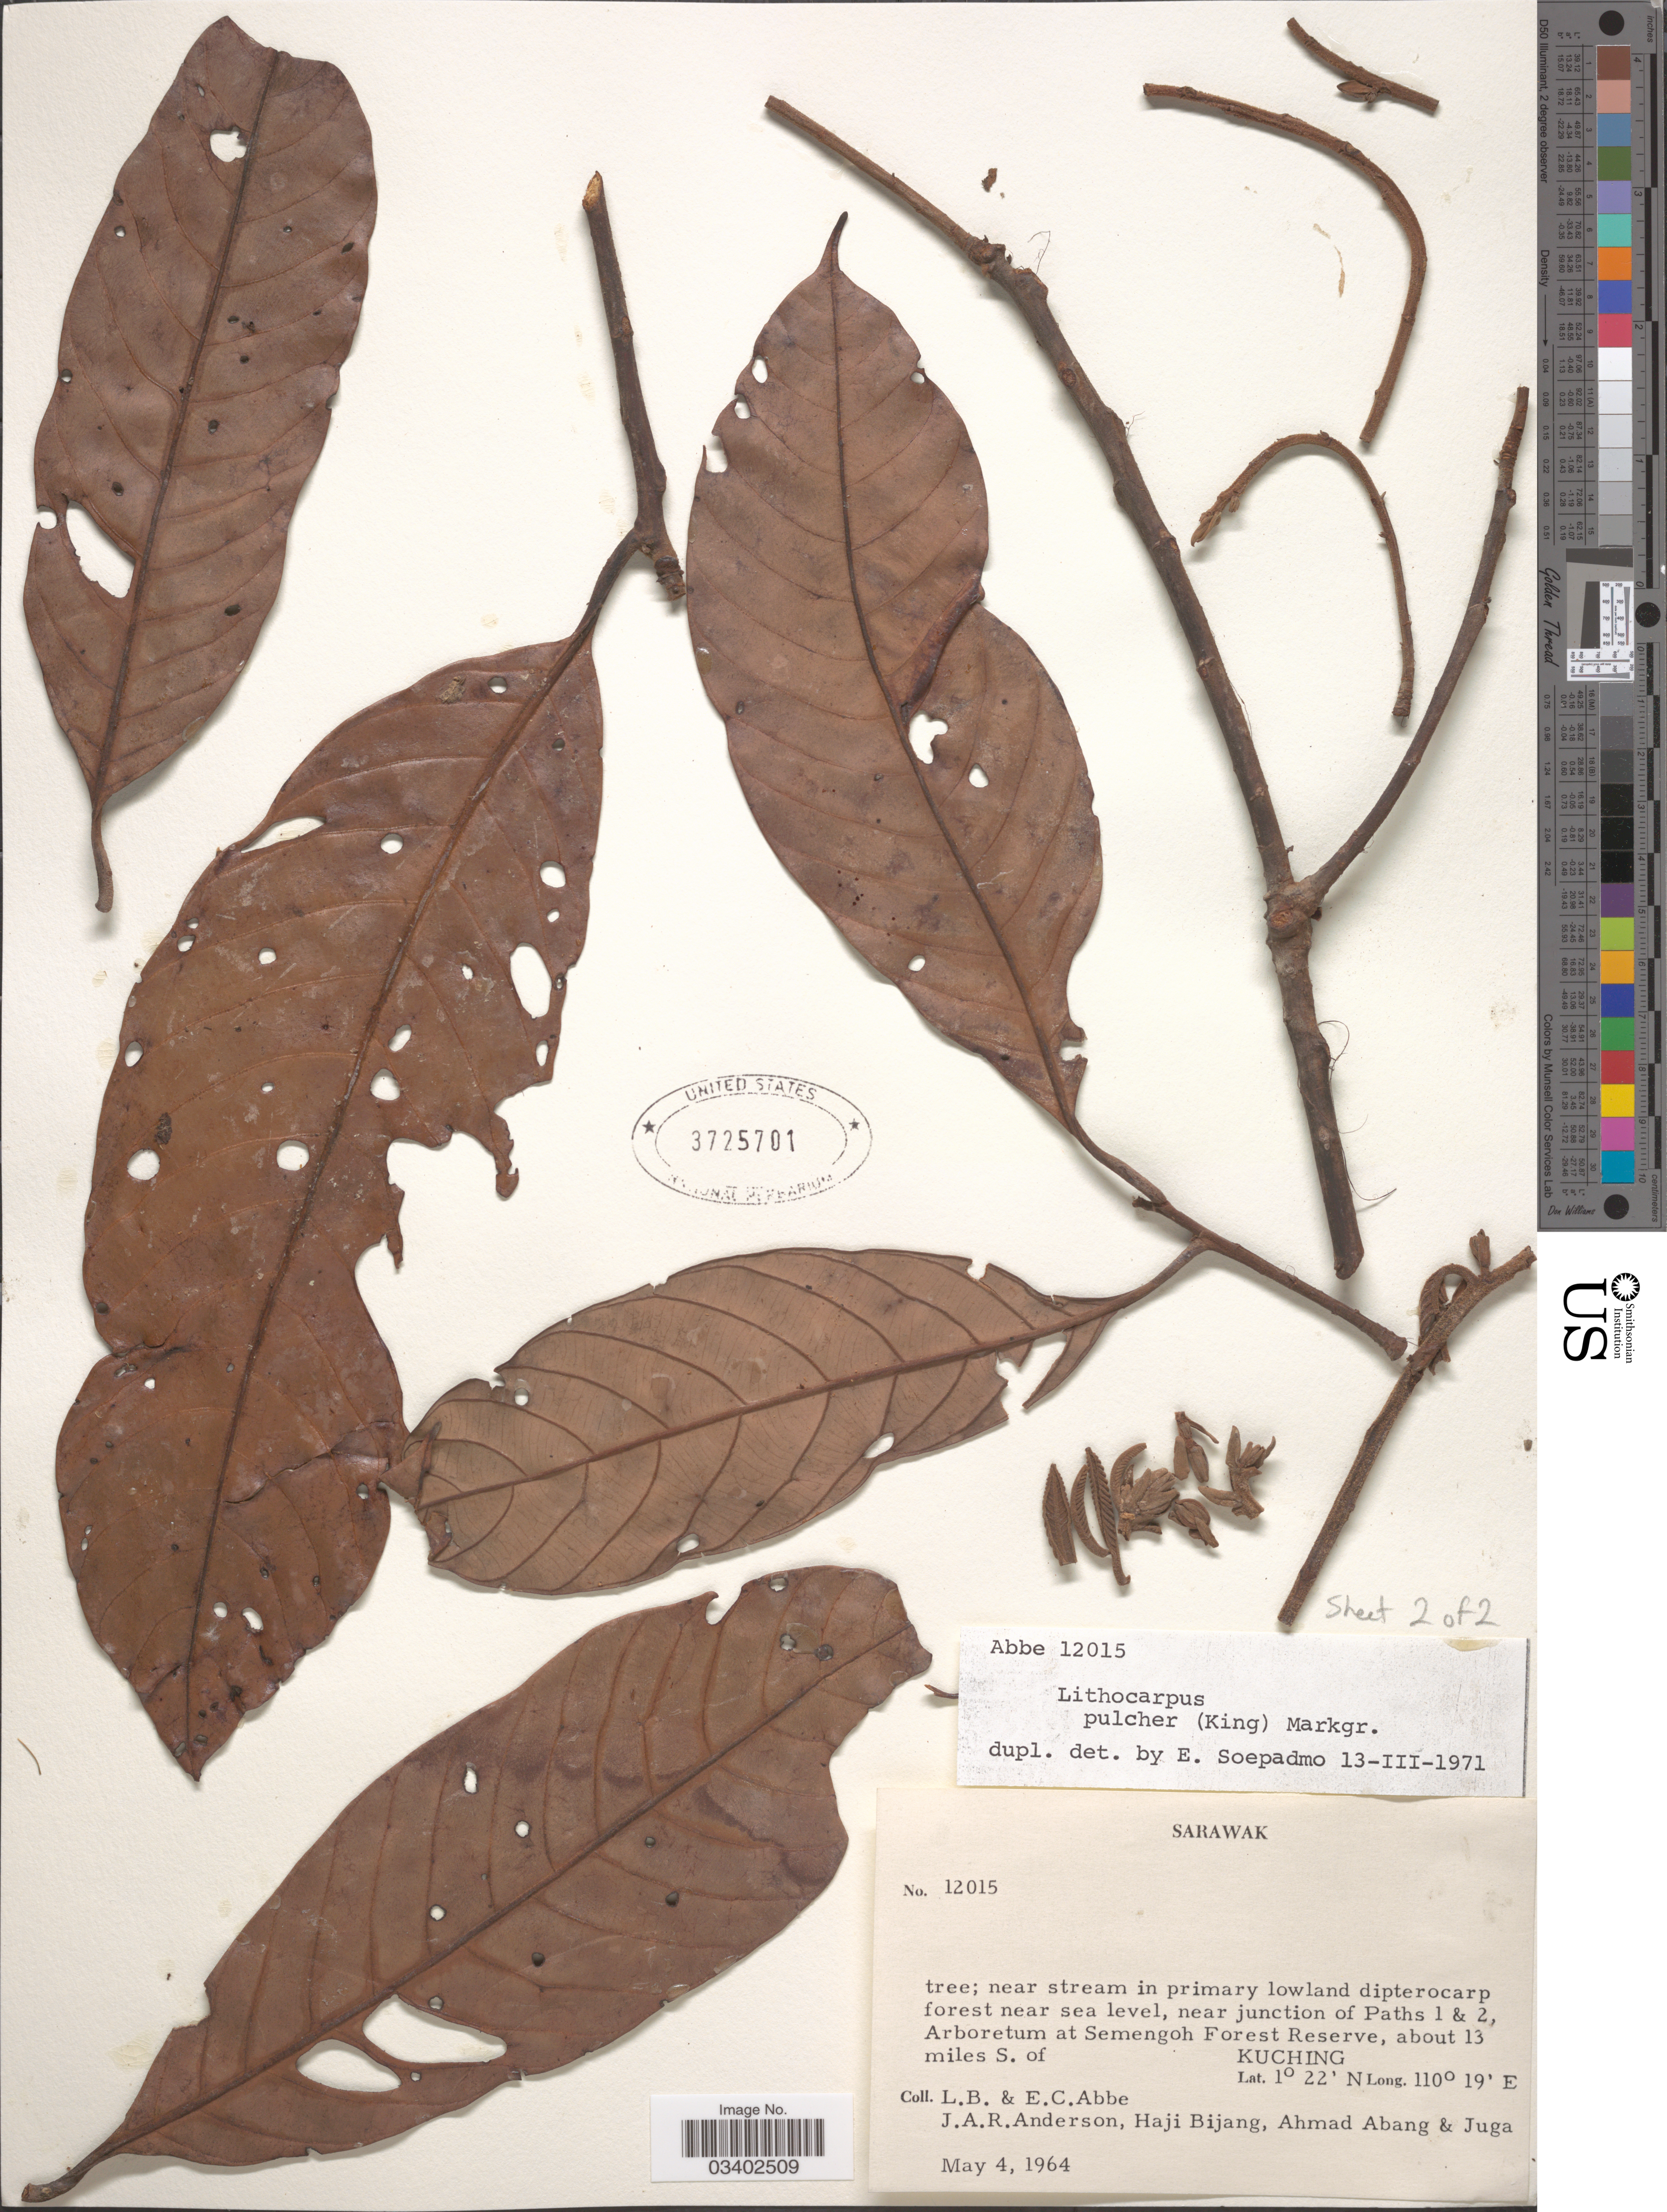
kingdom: Plantae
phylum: Tracheophyta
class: Magnoliopsida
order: Fagales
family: Fagaceae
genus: Lithocarpus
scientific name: Lithocarpus pulcher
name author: (R.M. King) Markgr.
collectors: L. B. Abbe, E. C. Abbe, J. A. R. Anderson, H. Bijang & et al.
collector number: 12015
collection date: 1964-05-04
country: Malaysia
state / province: Sarawak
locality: Near junction of Paths 1 & 2, Arboretum at Semengoh Forest Reserve, about 13 miles S. of Kuching.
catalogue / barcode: US 3725701